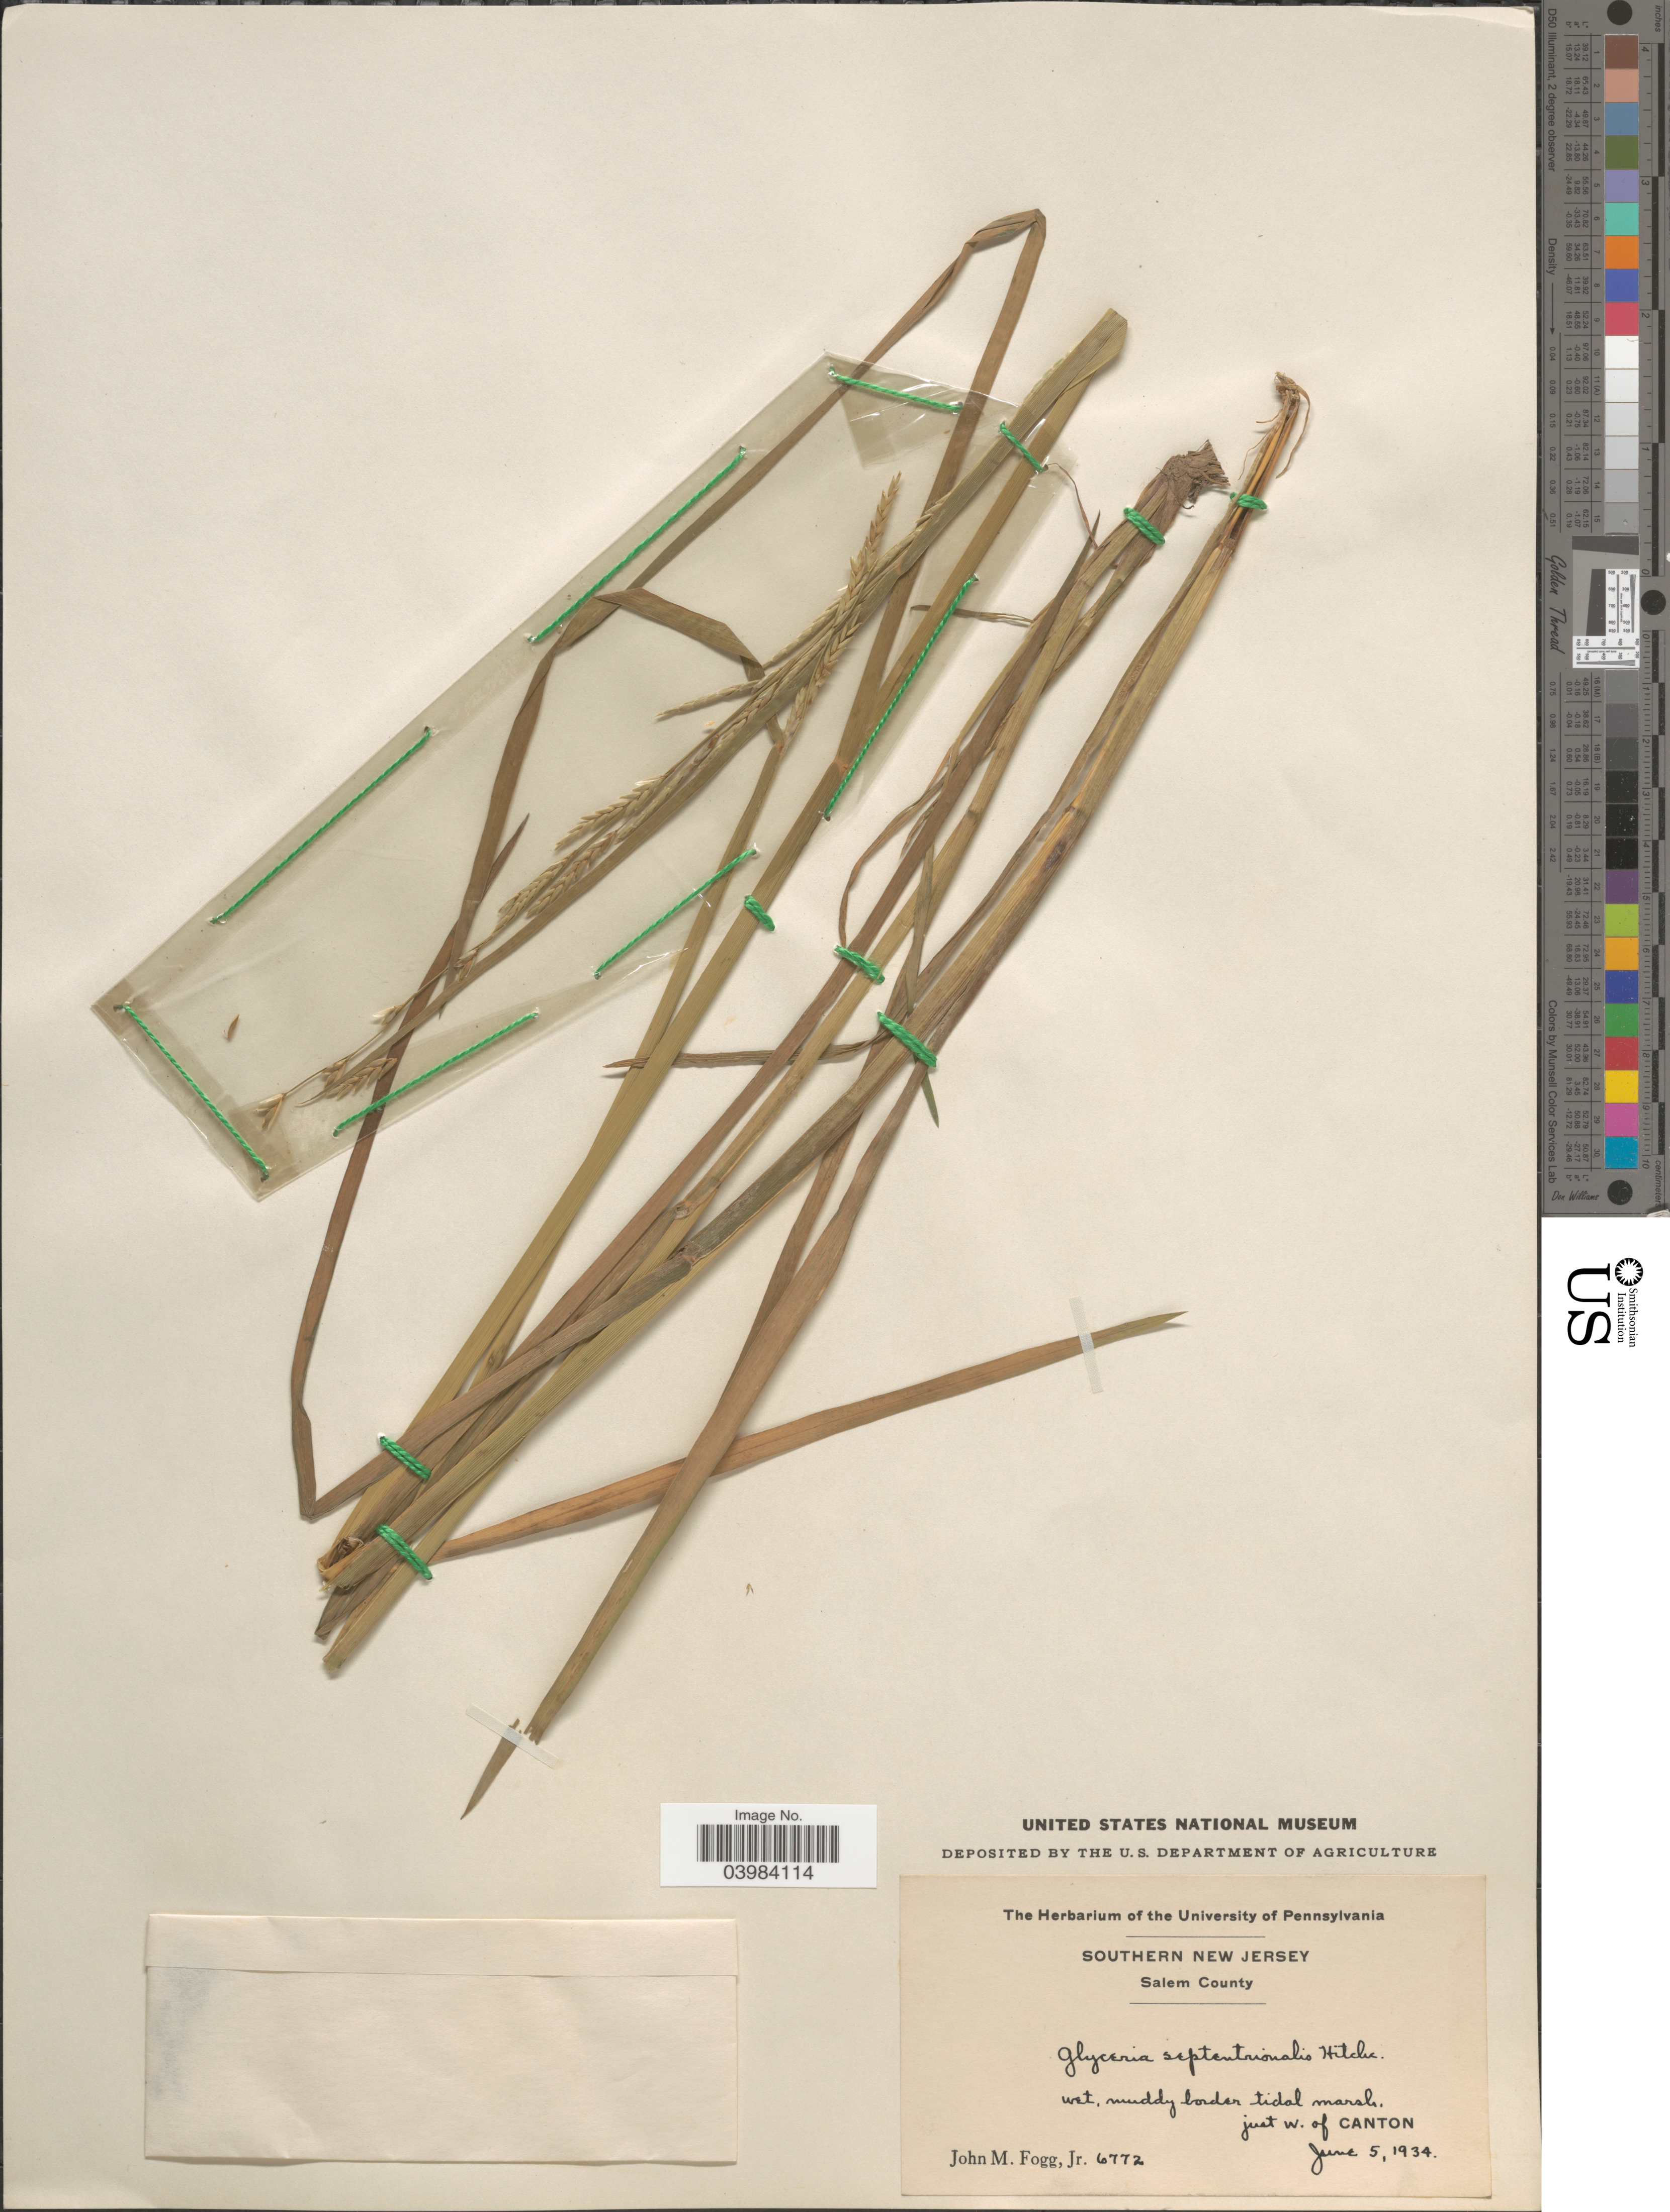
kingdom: Plantae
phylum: Tracheophyta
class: Liliopsida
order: Poales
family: Poaceae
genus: Glyceria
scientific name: Glyceria septentrionalis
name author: Hitchc.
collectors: J. Fogg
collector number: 6772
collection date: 1934-06-05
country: United States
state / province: New Jersey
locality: Southern New Jersey. Salem County. Wet, muddy border tidal marsh, just w. of Canton.